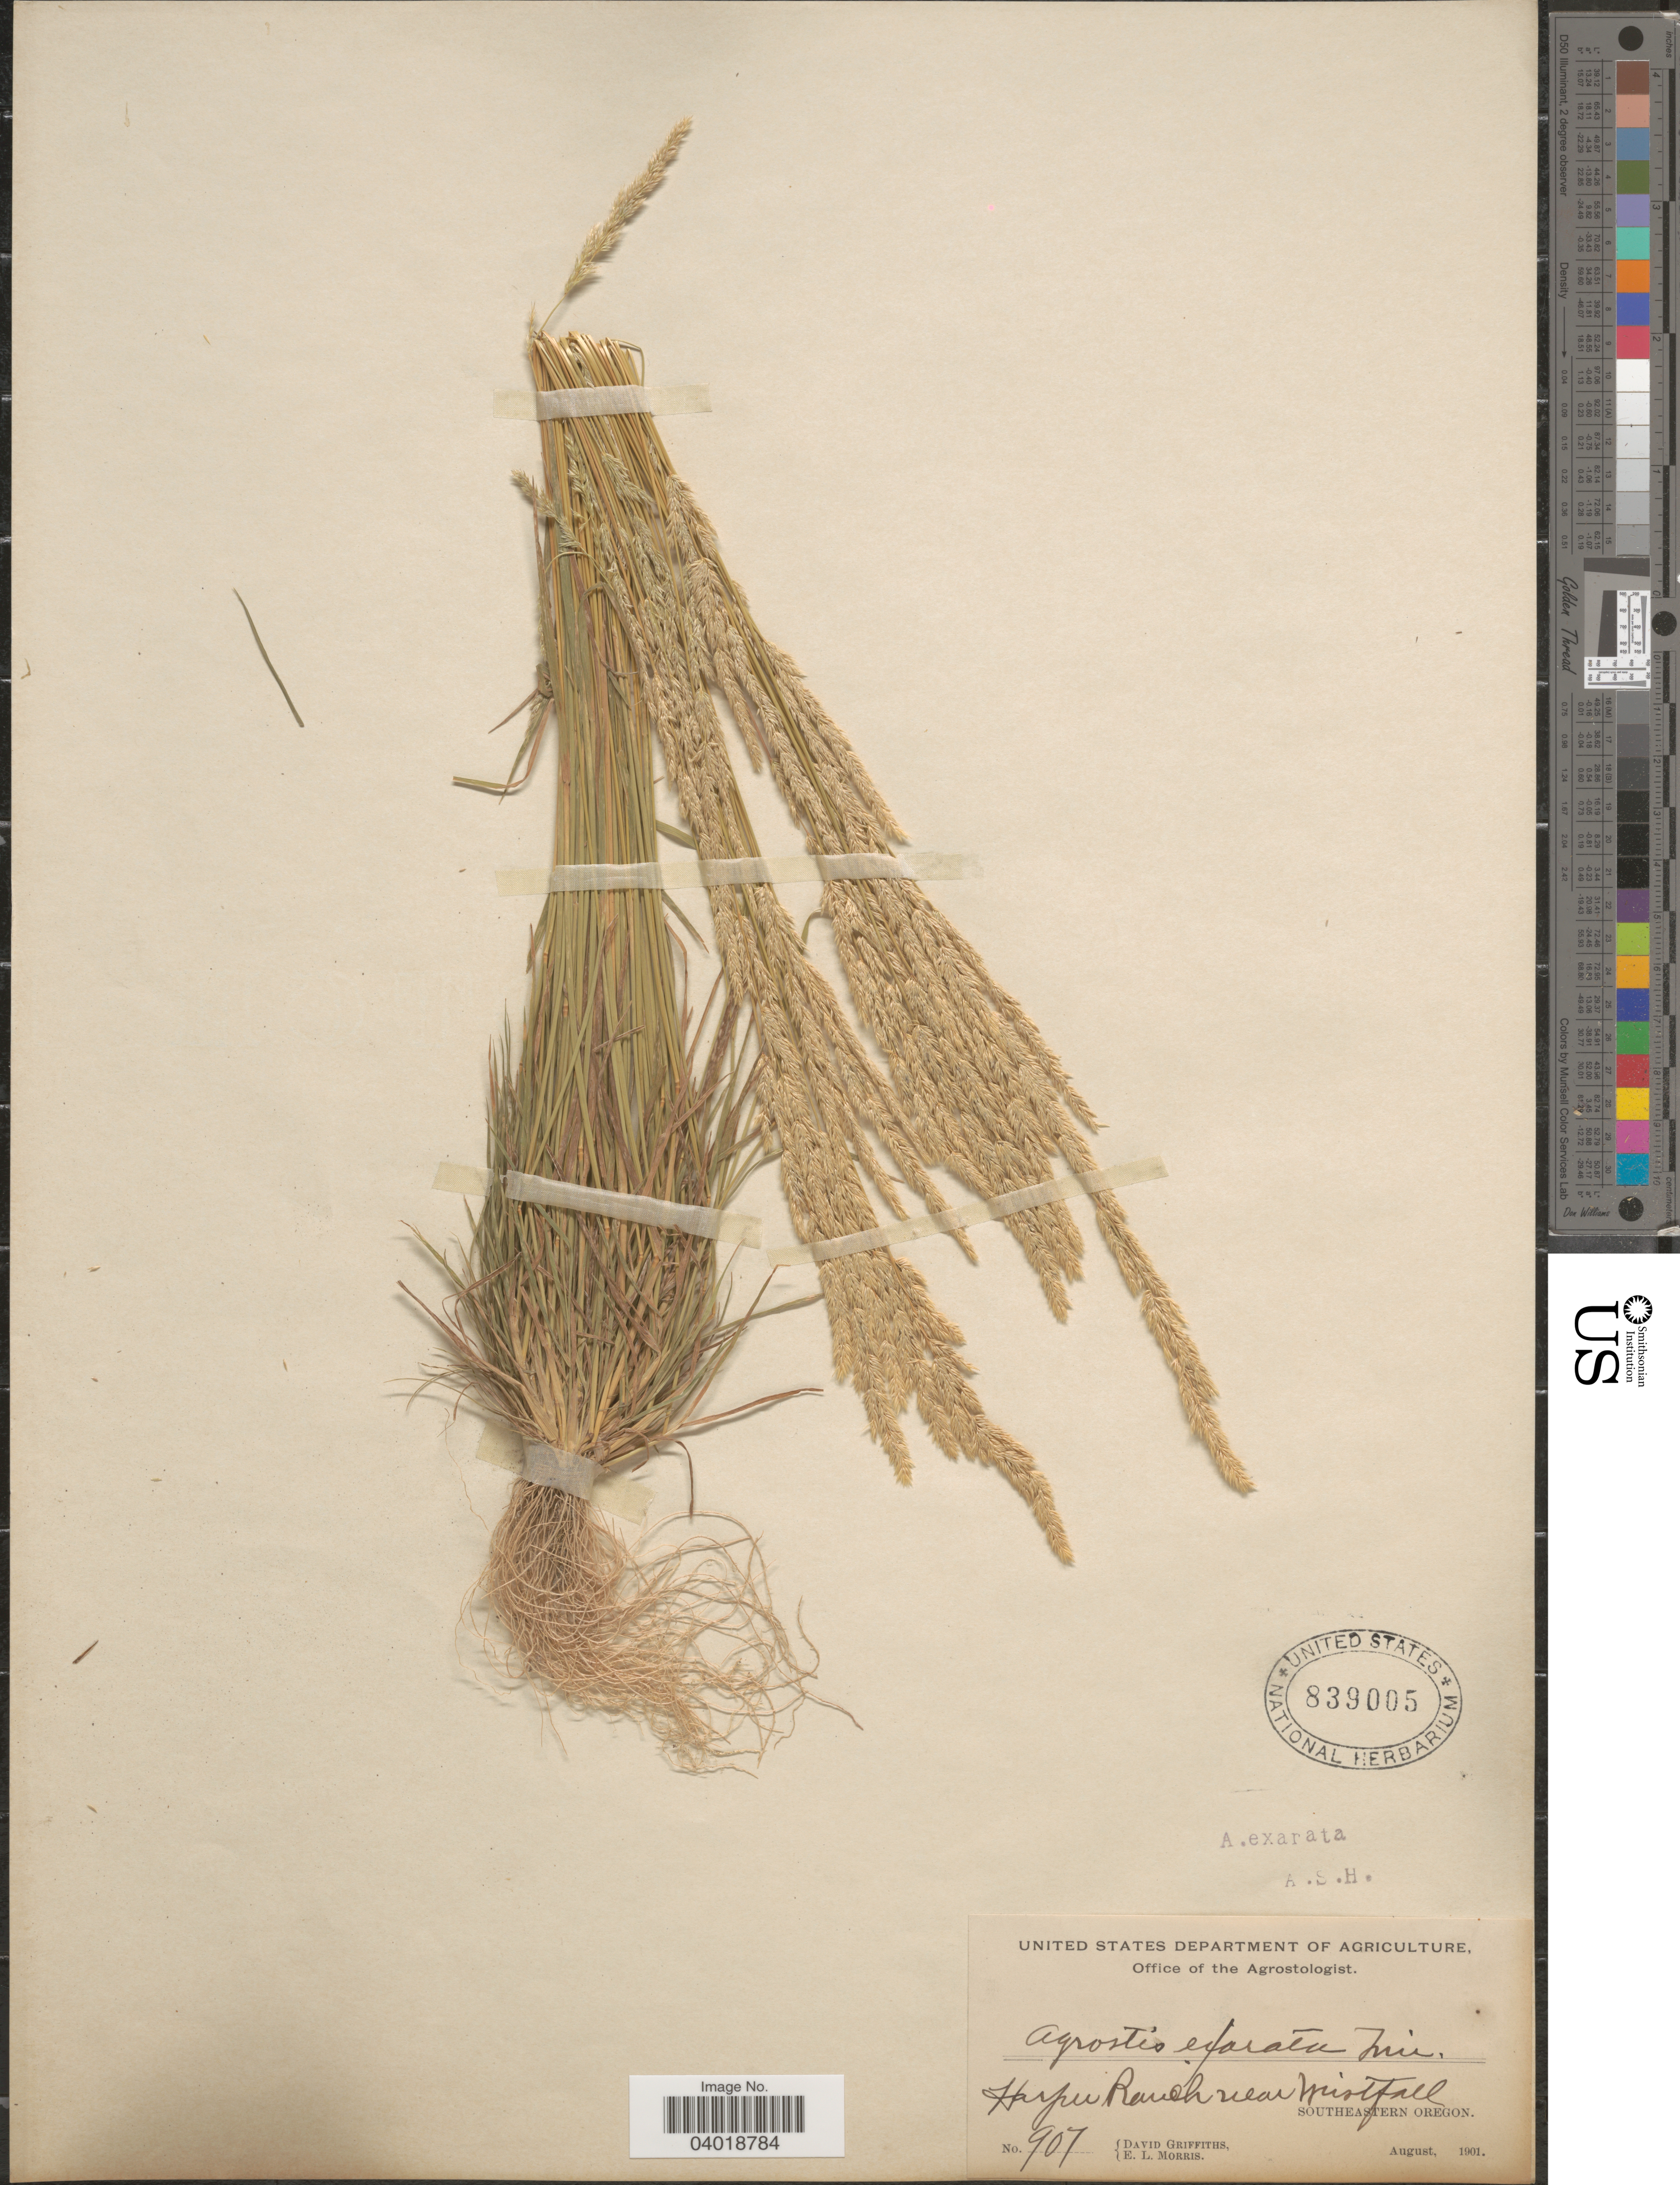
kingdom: Plantae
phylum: Tracheophyta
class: Liliopsida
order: Poales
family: Poaceae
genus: Agrostis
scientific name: Agrostis exarata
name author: Trin.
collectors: D. Griffiths & E. Morris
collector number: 907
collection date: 1901-08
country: United States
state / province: Oregon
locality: Harper Ranch near Mistfall. Southeastern Oregon.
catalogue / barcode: US 839005